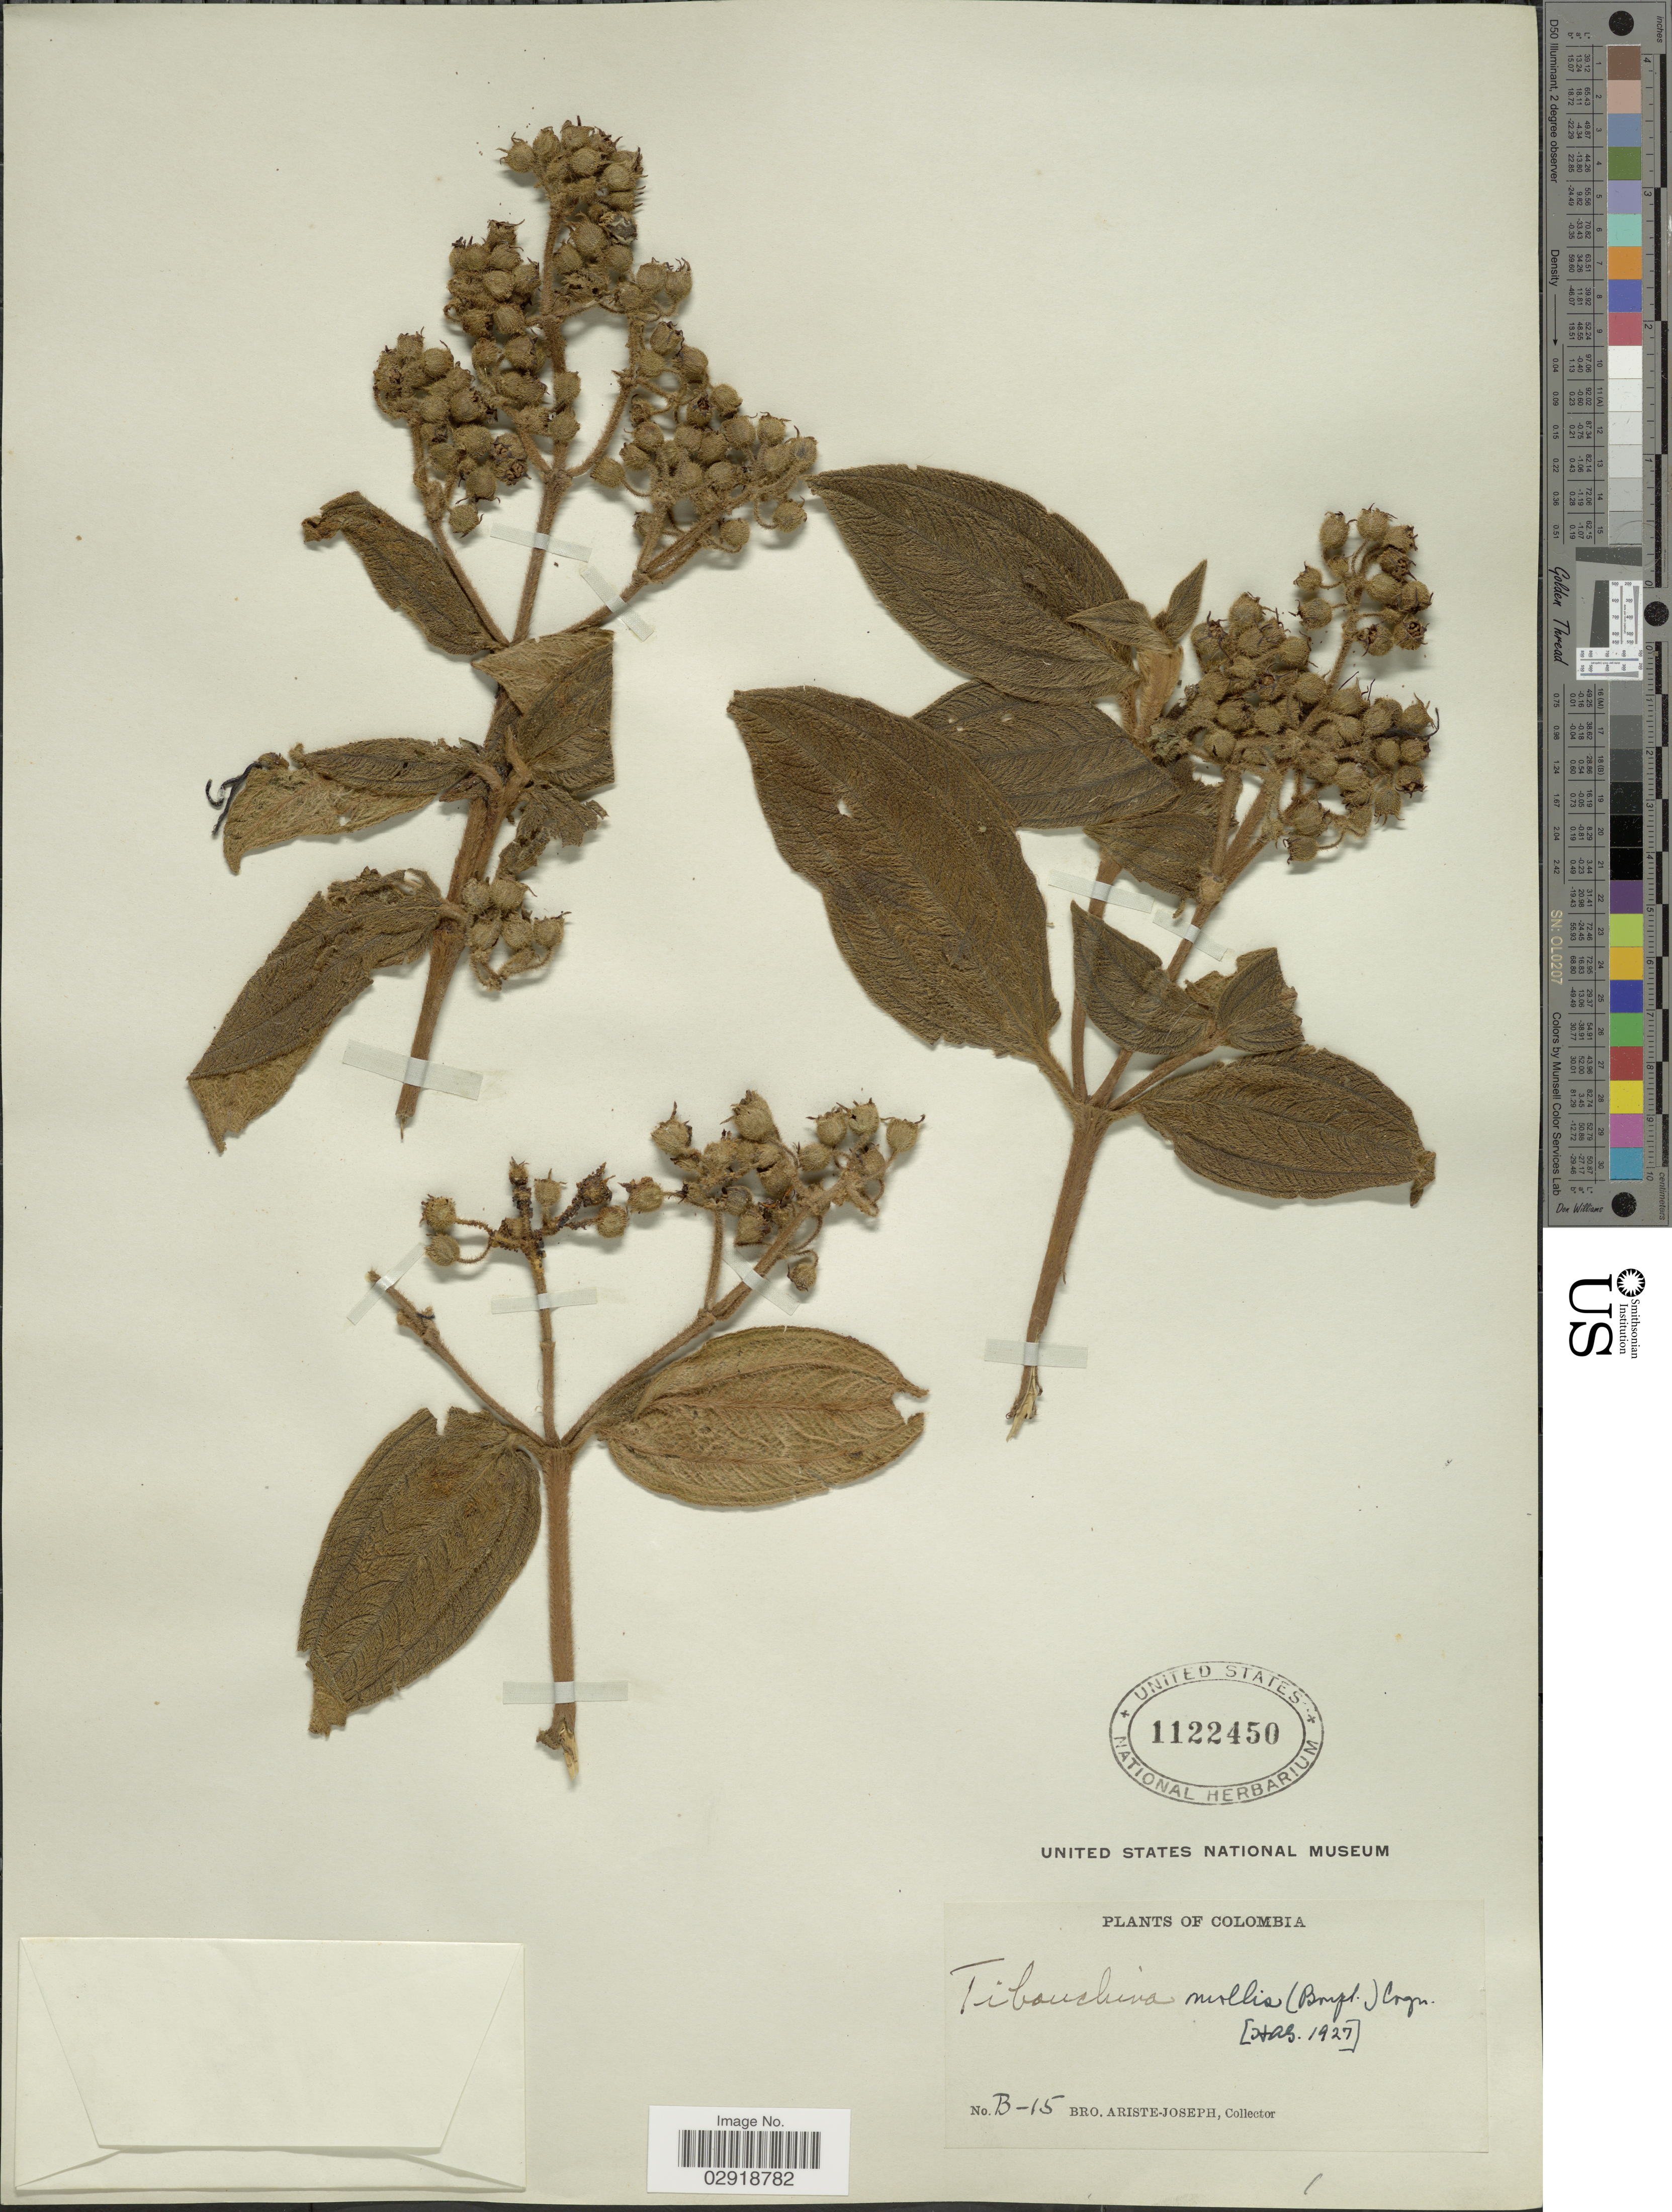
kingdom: Plantae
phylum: Tracheophyta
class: Magnoliopsida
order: Myrtales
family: Melastomataceae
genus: Chaetogastra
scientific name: Chaetogastra mollis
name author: (Bonpl.) DC.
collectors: Bro. Ariste-Joseph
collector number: B-15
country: Colombia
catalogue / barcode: US 1122450